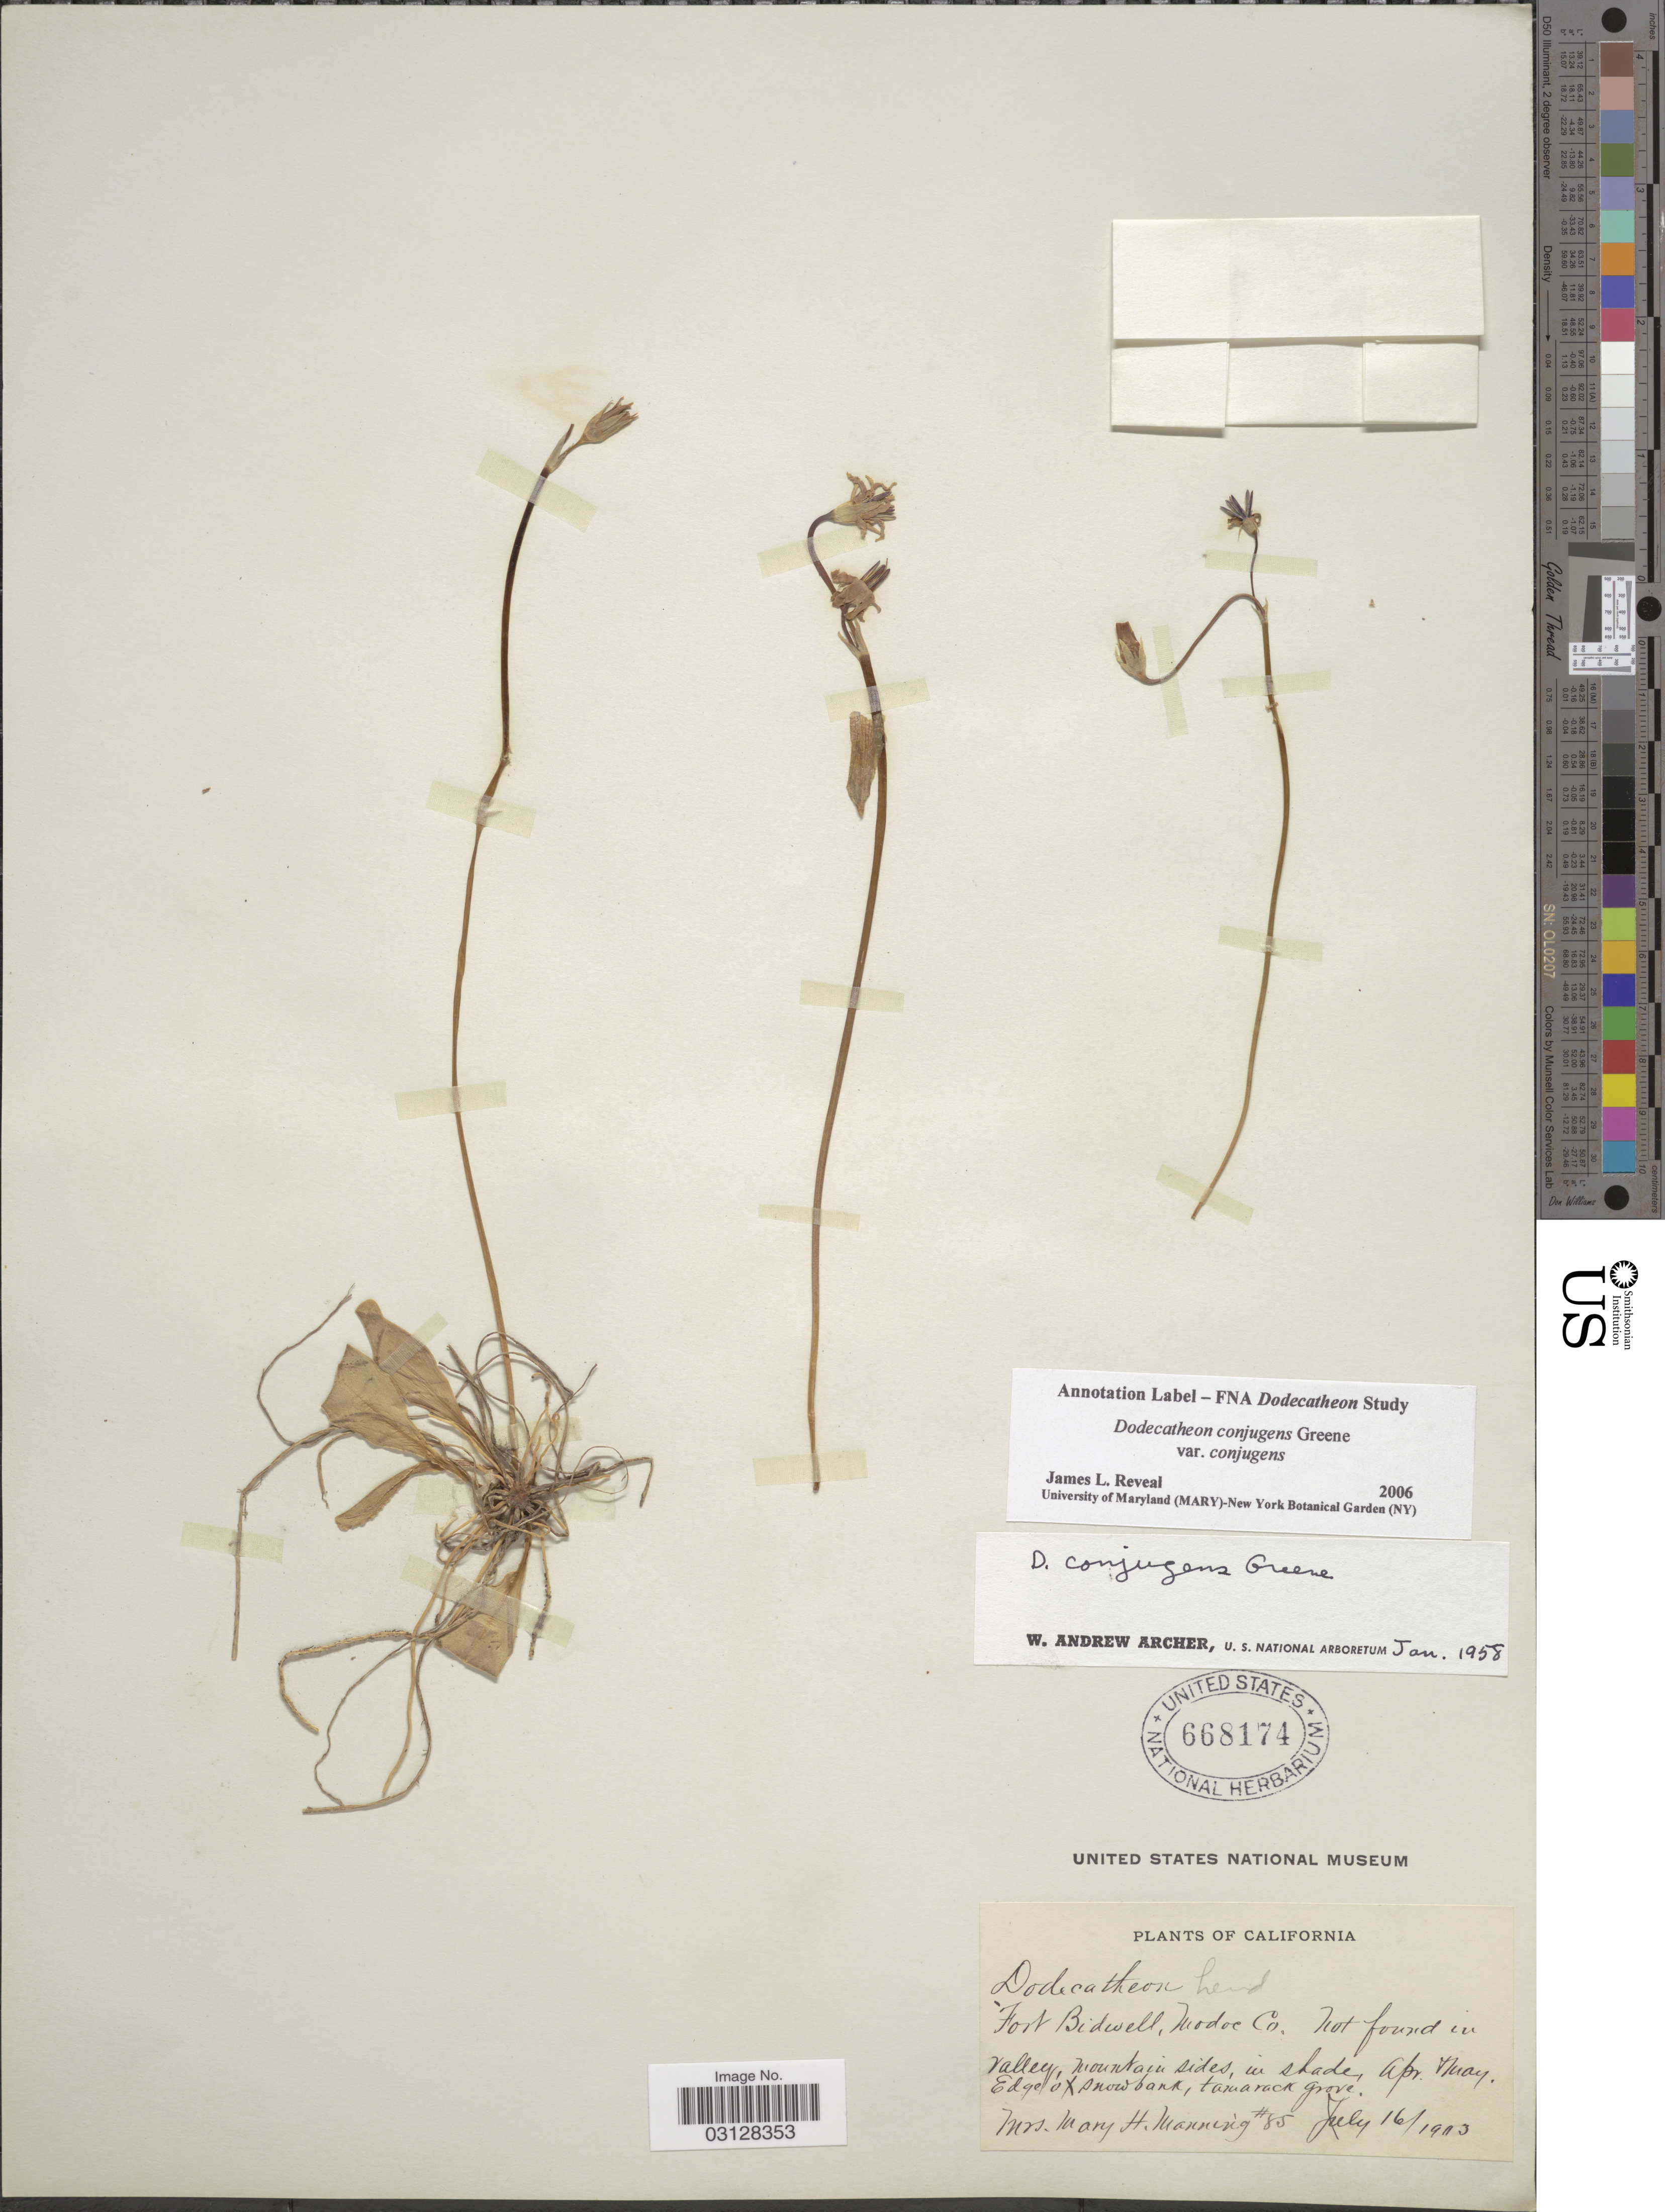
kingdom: Plantae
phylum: Tracheophyta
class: Magnoliopsida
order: Ericales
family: Primulaceae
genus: Dodecatheon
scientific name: Dodecatheon conjugens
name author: Greene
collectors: M. Manning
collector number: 85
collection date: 1903-07-16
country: United States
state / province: California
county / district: Modoc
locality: Fort Bidwell, Modoc Co.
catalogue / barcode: US 668174